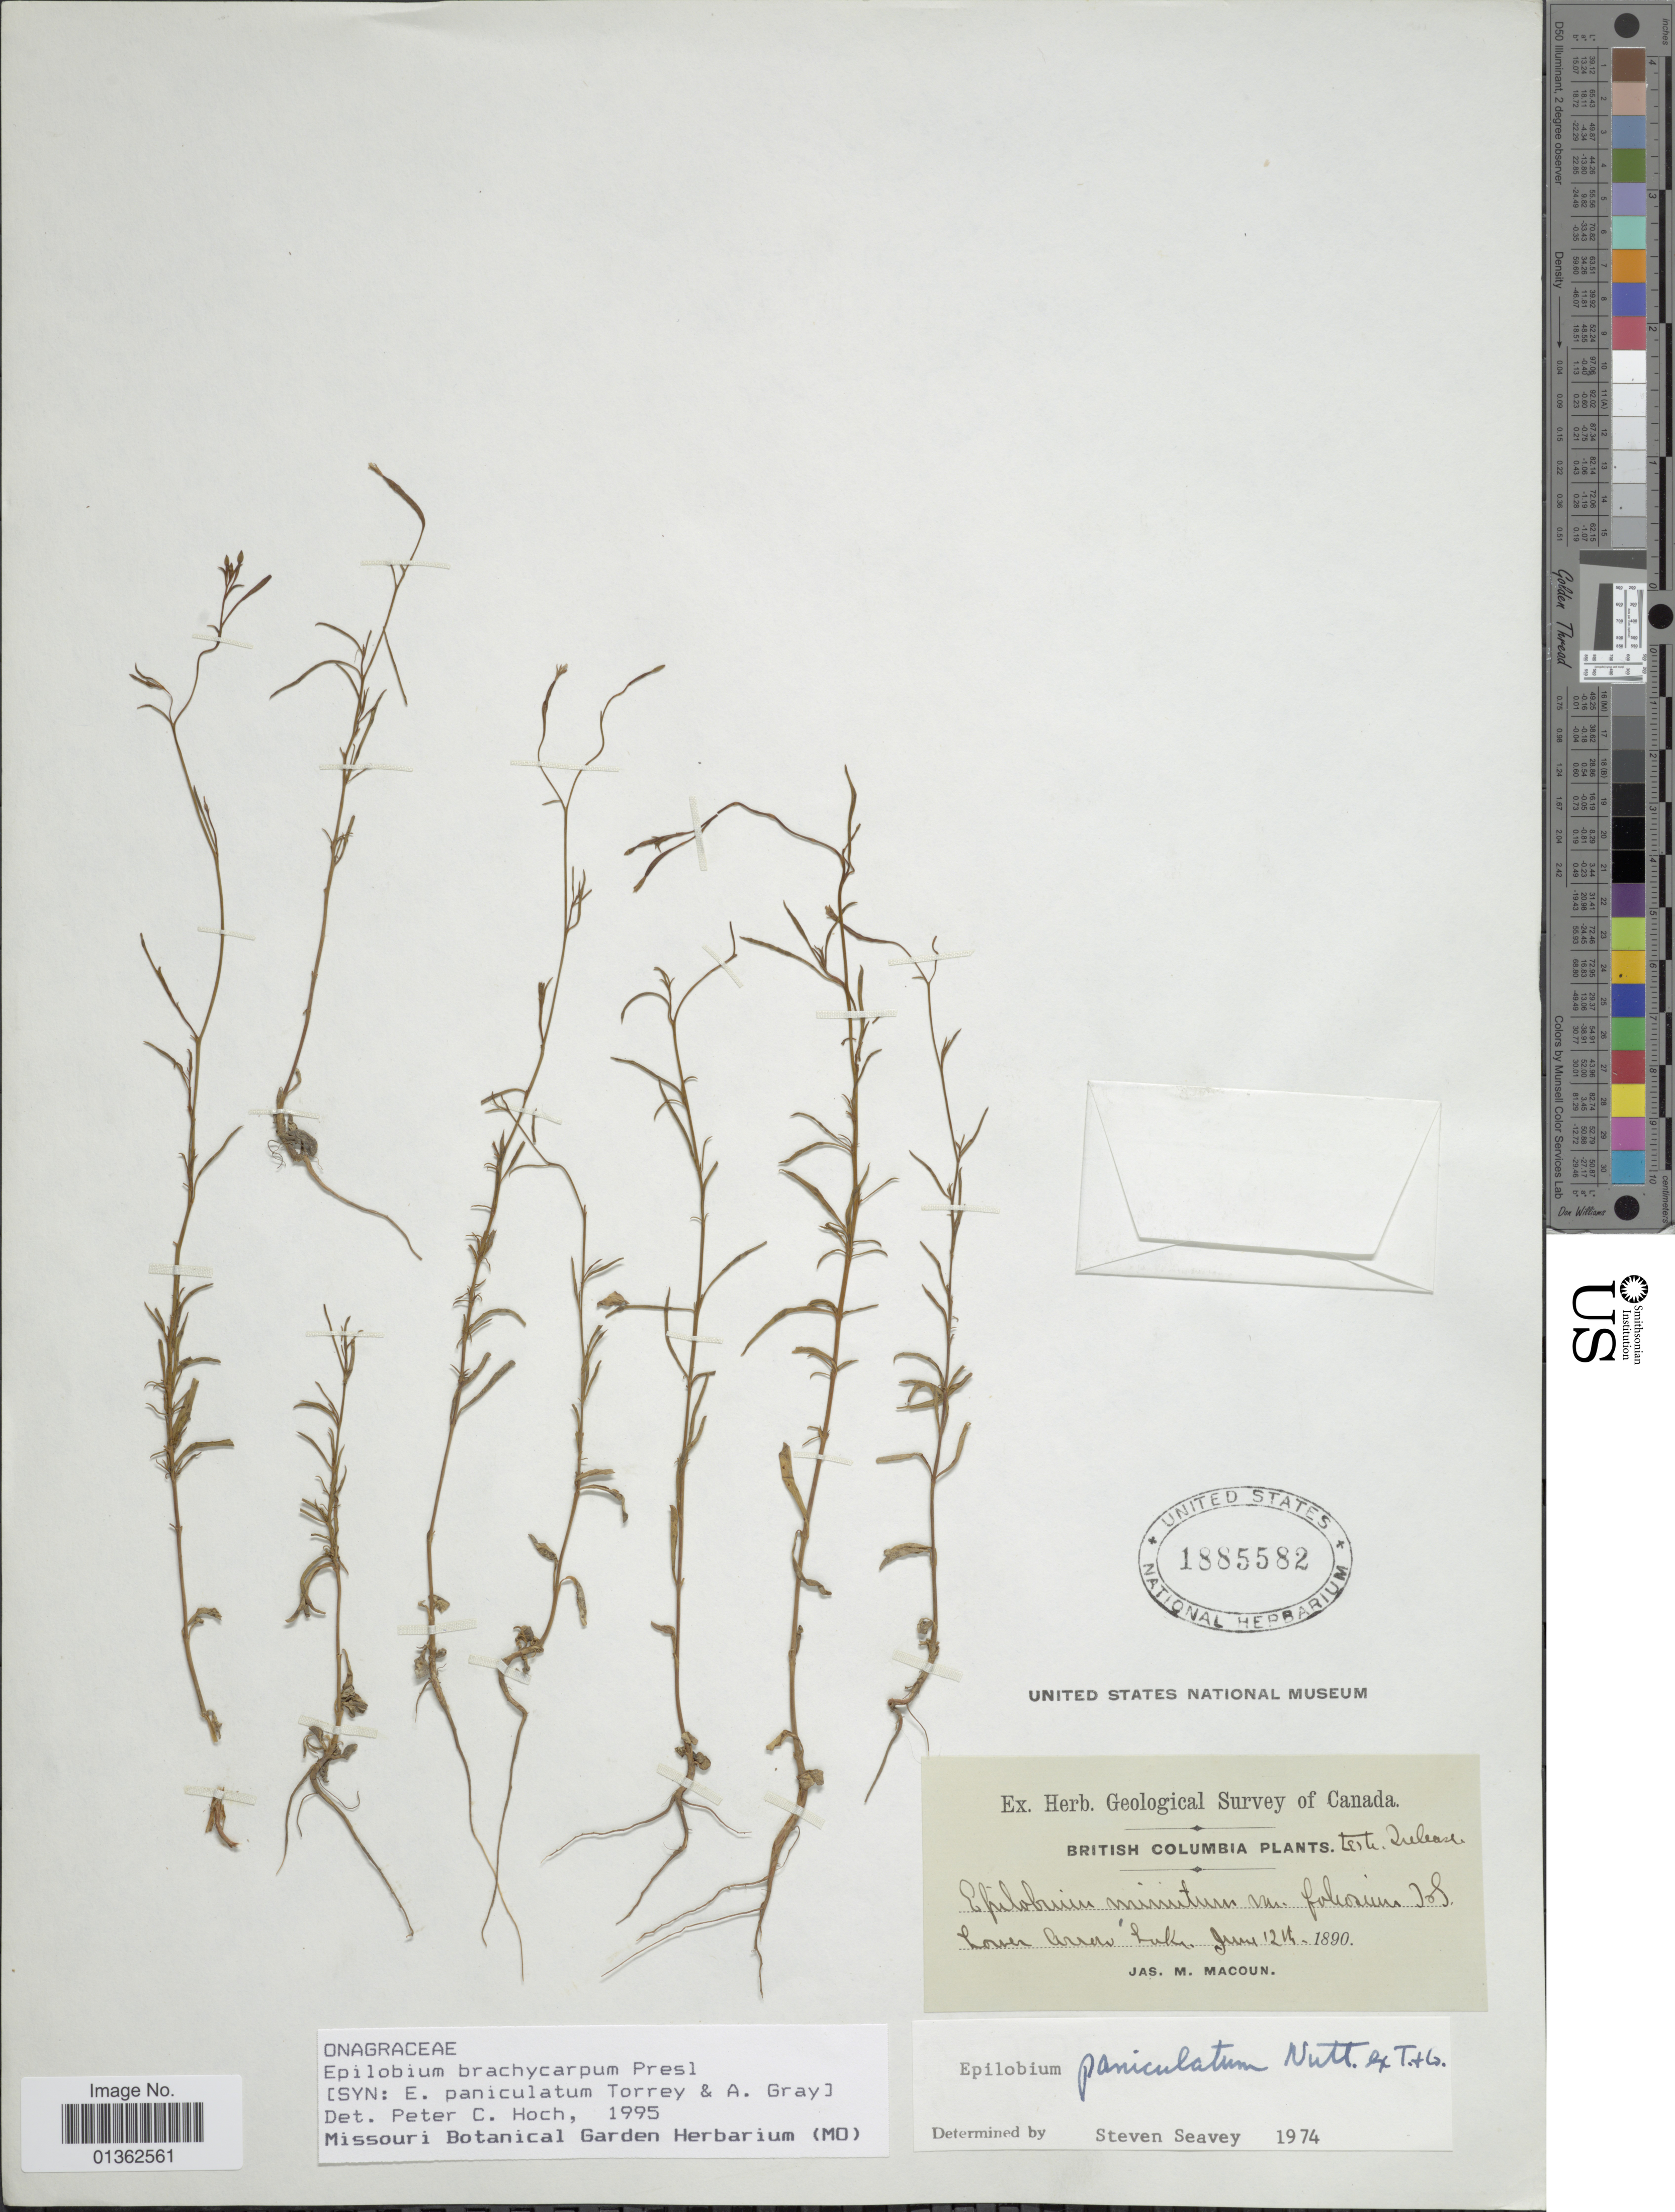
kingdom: Plantae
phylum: Tracheophyta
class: Magnoliopsida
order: Myrtales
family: Onagraceae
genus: Epilobium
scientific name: Epilobium brachycarpum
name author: C. Presl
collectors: J. M. Macoun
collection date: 1890-06-12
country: Canada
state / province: British Columbia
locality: Lower Arrow Lake.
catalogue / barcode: US 1885582